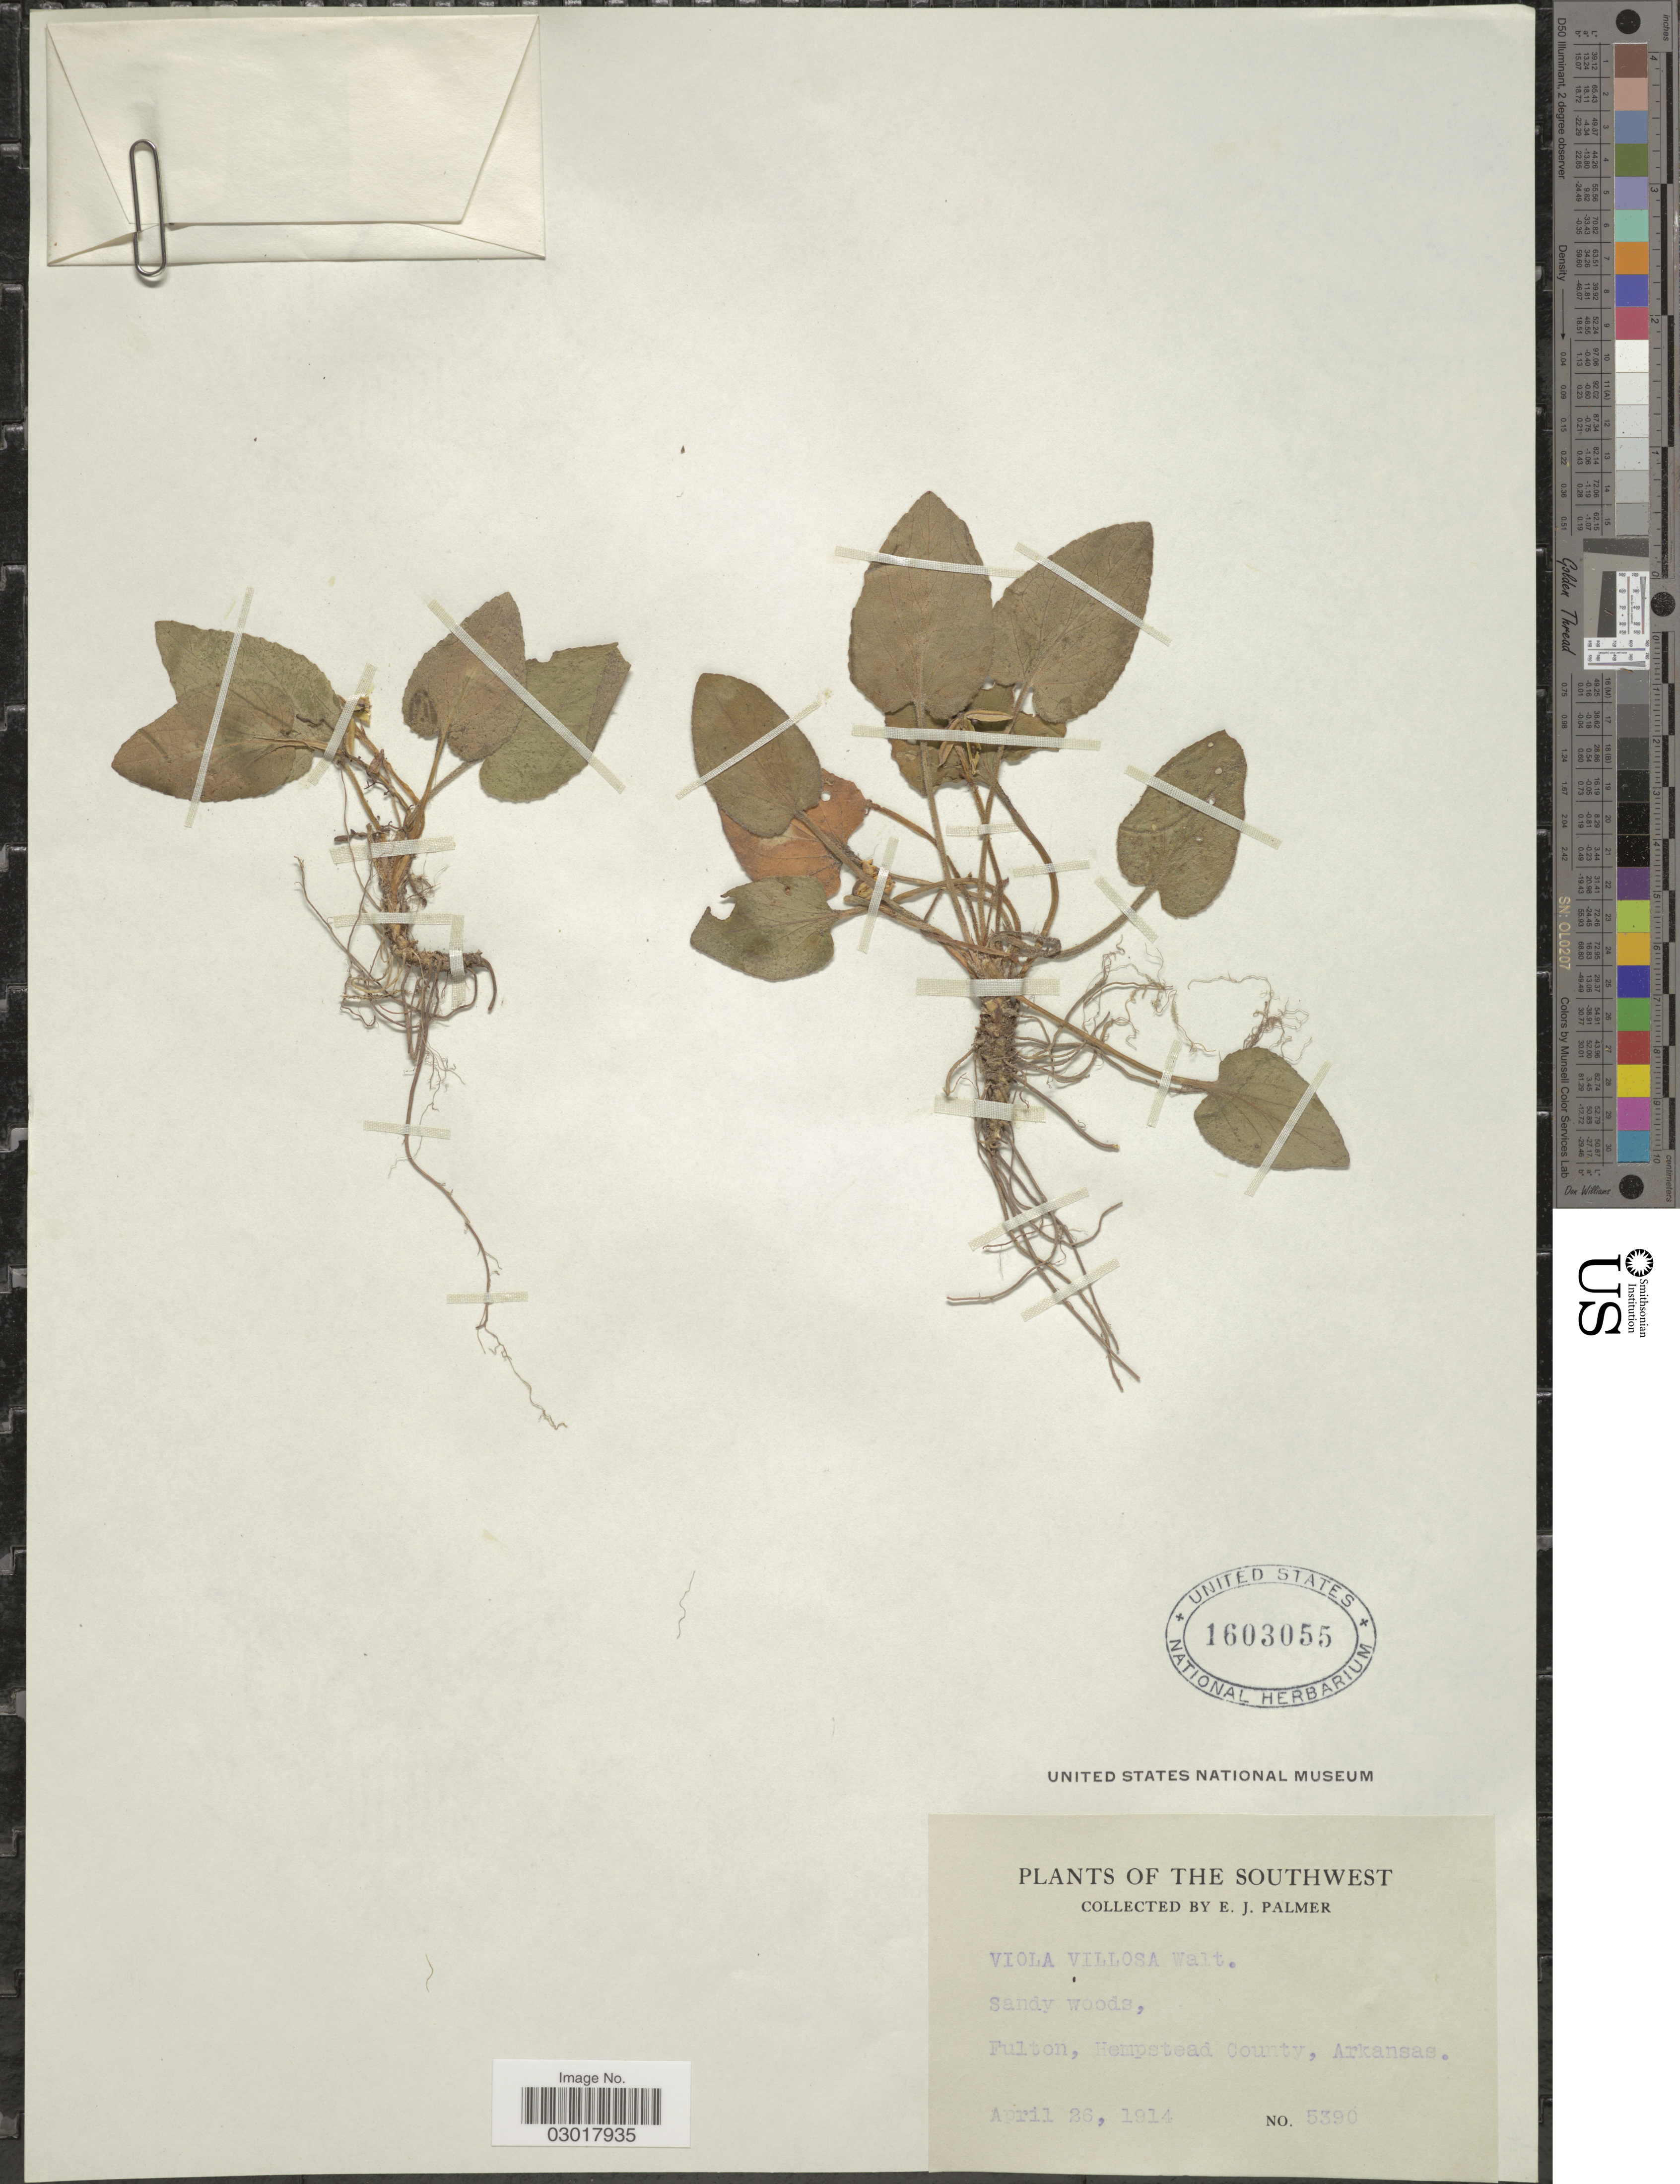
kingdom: Plantae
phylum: Tracheophyta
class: Magnoliopsida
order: Malpighiales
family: Violaceae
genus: Viola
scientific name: Viola villosa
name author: Walter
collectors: E. J. Palmer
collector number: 5390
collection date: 1914-04-26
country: United States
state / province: Arkansas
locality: Southwest. Fulton, Hempstead County.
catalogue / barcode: US 1603055